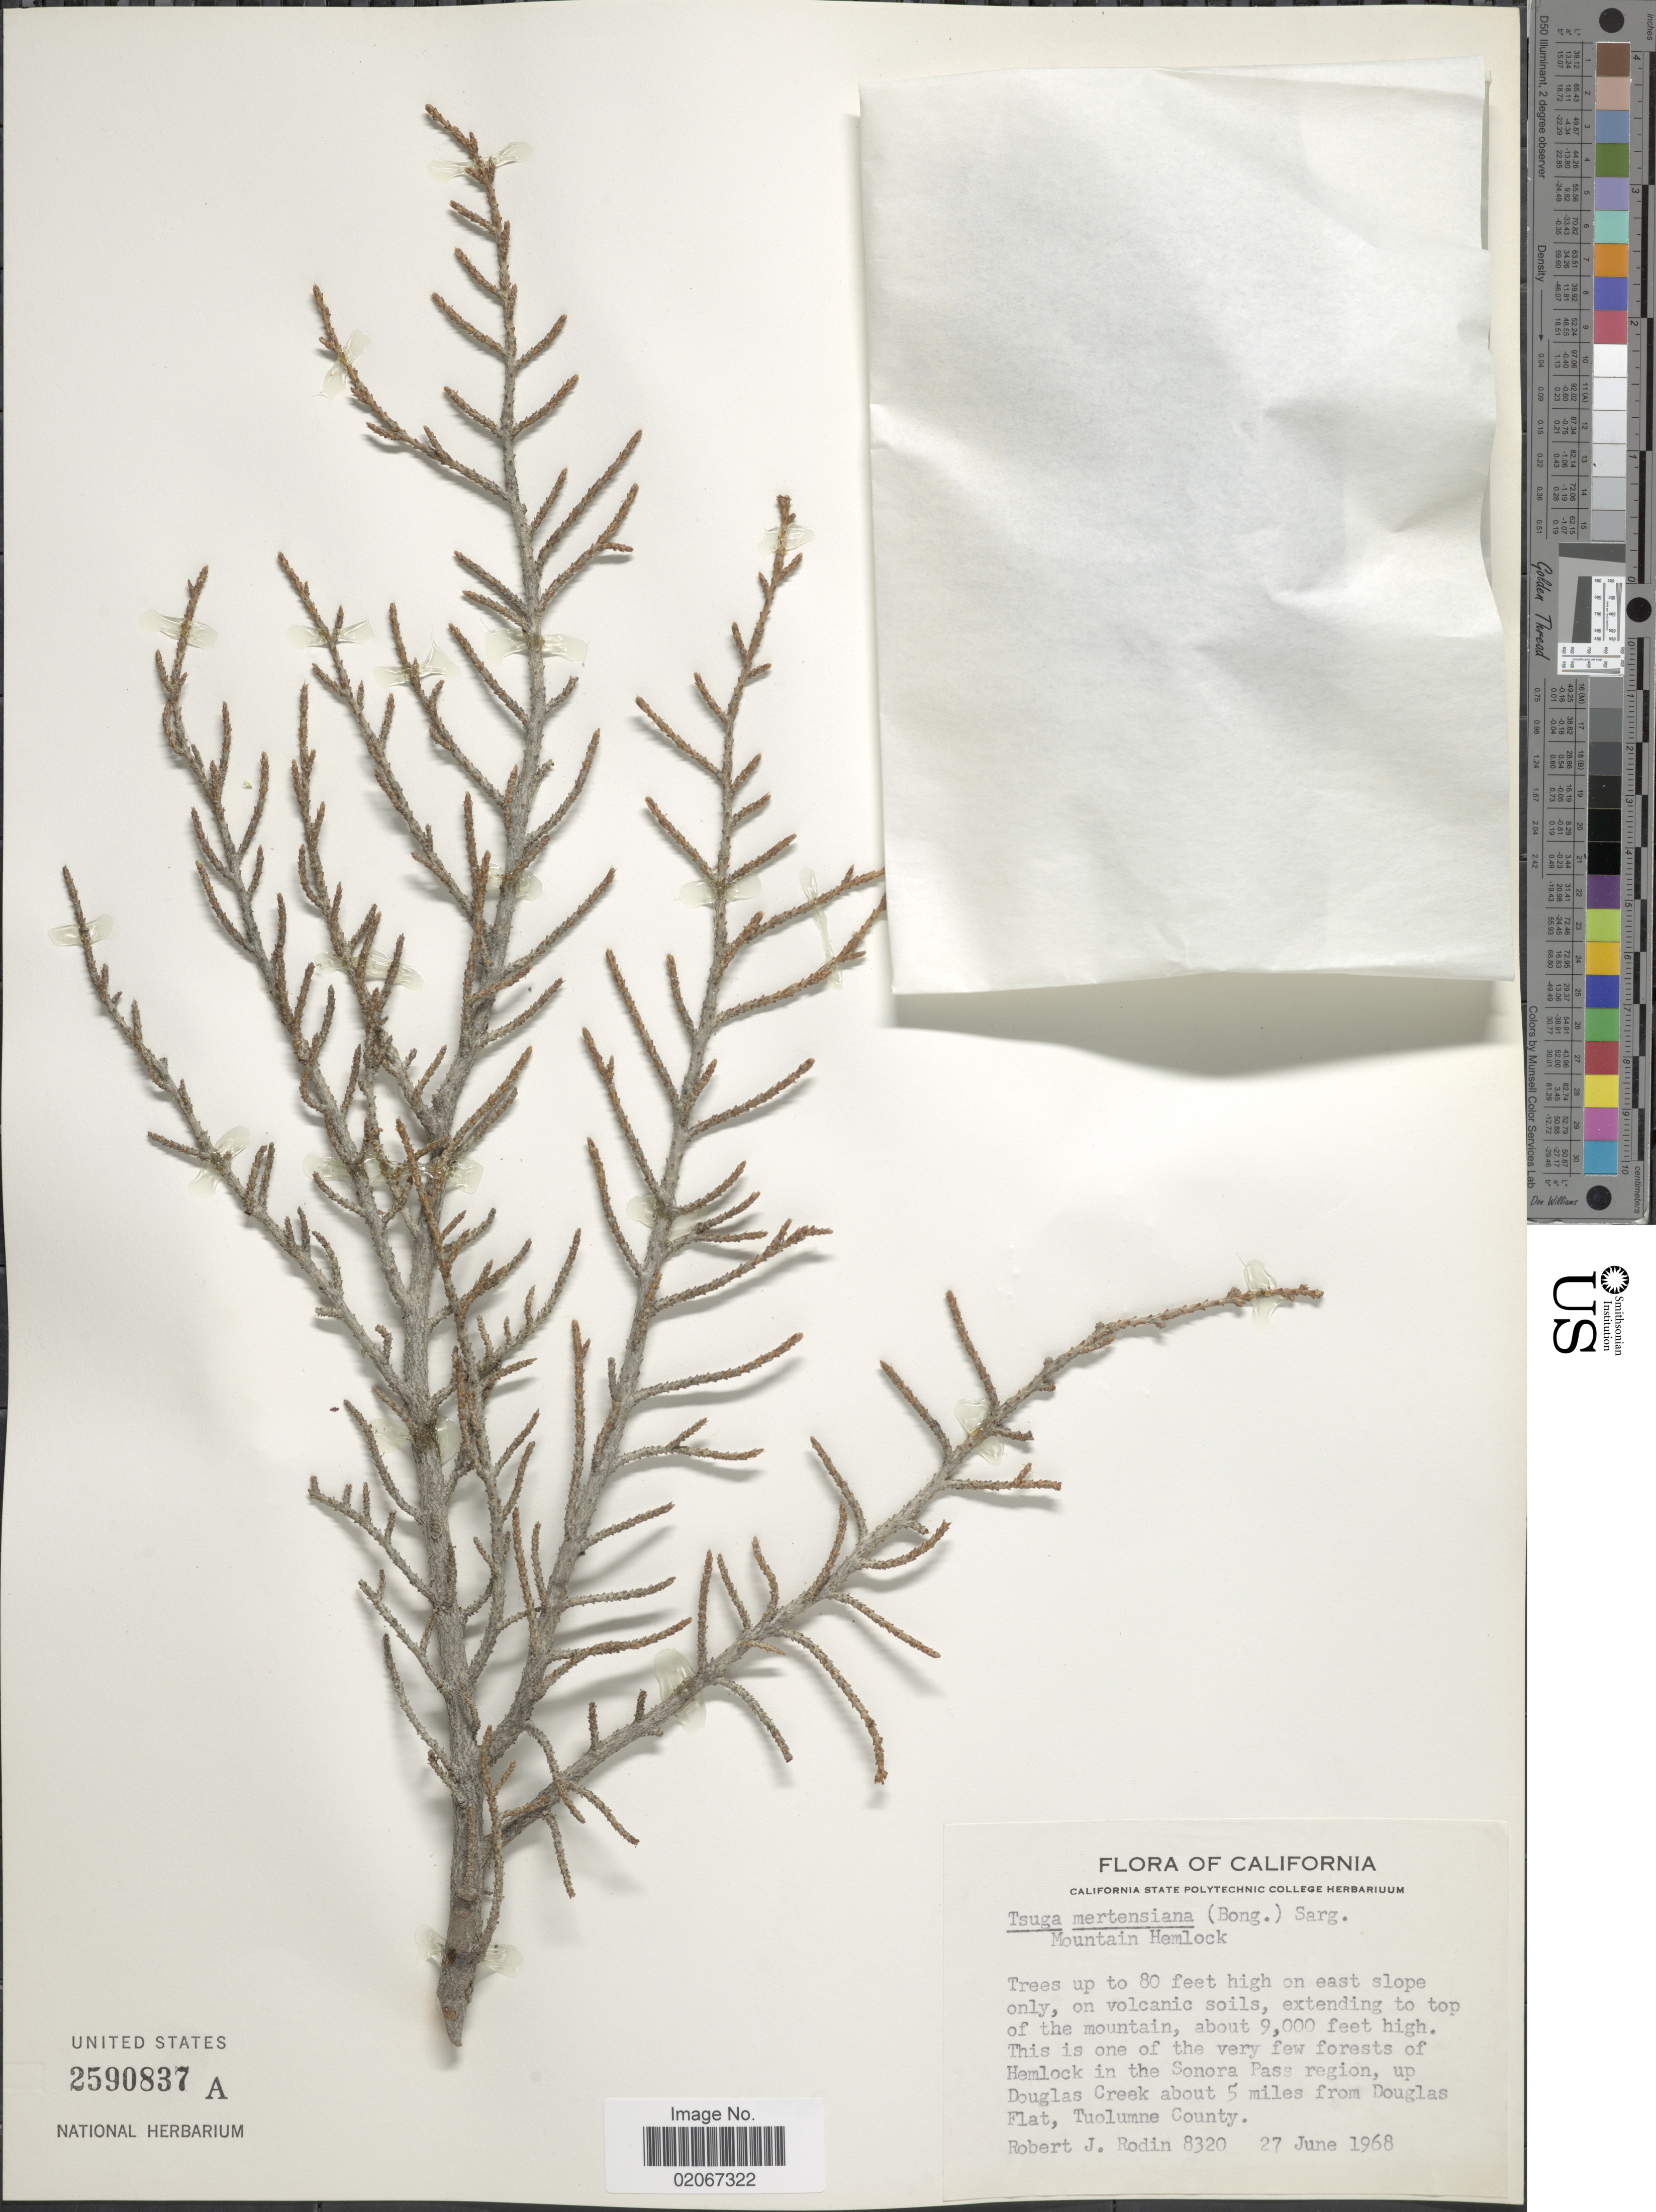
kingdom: Plantae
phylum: Tracheophyta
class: Pinopsida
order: Pinales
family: Pinaceae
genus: Tsuga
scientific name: Tsuga mertensiana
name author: (Bong.) Carrière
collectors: R. J. Rodin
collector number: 8320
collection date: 1968-06-27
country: United States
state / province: California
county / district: Tuolumne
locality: This is one of the very few forests of Hmlock in the Sonora Pass region, up Douglas Creek about 5 miles from Douglas Flat, Tuolumne County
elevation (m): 2743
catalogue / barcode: US 2590837A